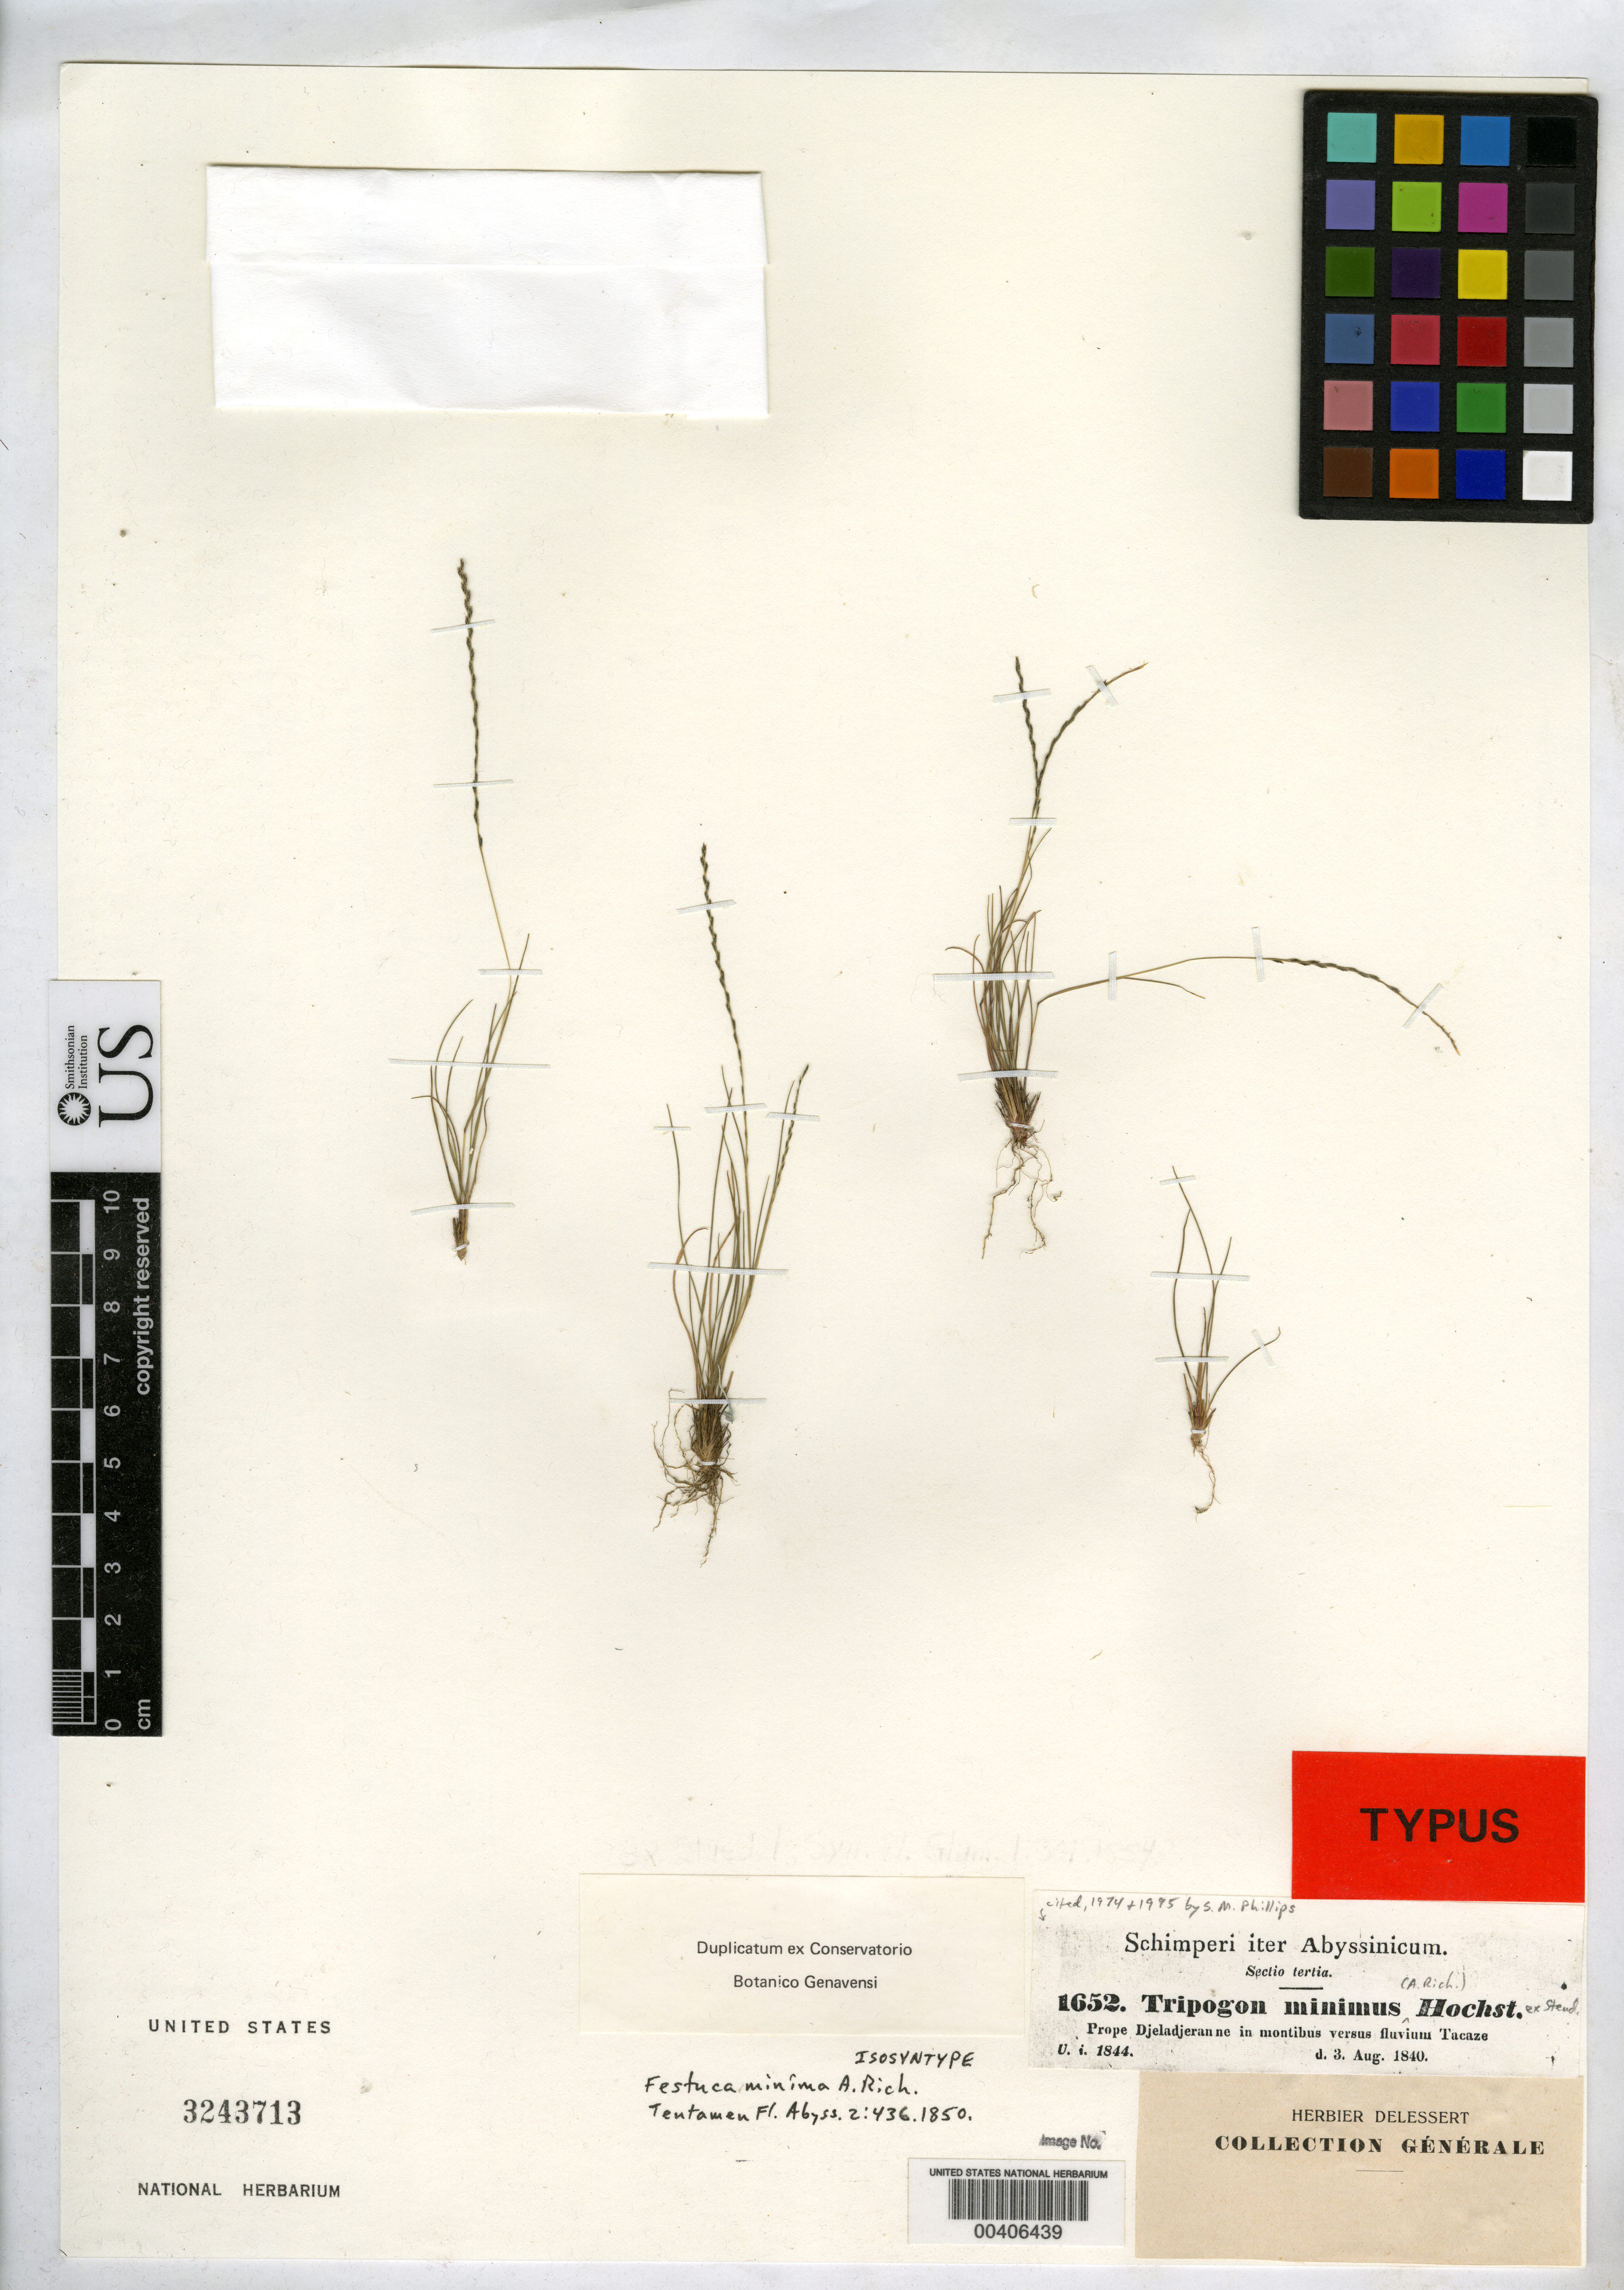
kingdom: Plantae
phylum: Tracheophyta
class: Liliopsida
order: Poales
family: Poaceae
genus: Festuca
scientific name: Festuca minima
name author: A. Rich.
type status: Isolectotype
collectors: G. W. Schimper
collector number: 1652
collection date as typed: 03 Aug 1840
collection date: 1840-08-03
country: Ethiopia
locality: Prope Djeladjeranne in montibus versus fluvium Tacaze. [protologue: "in valle fluvii Tacazzé, prope Tchélatchékanné"]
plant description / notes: "Schimperi iter Abyssinicum. Section tertia." "U. I. 1844." Originally labeled as "Tripogon minimus Hochst." (and published under that name in 1854 by Steud.)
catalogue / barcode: US 3243713